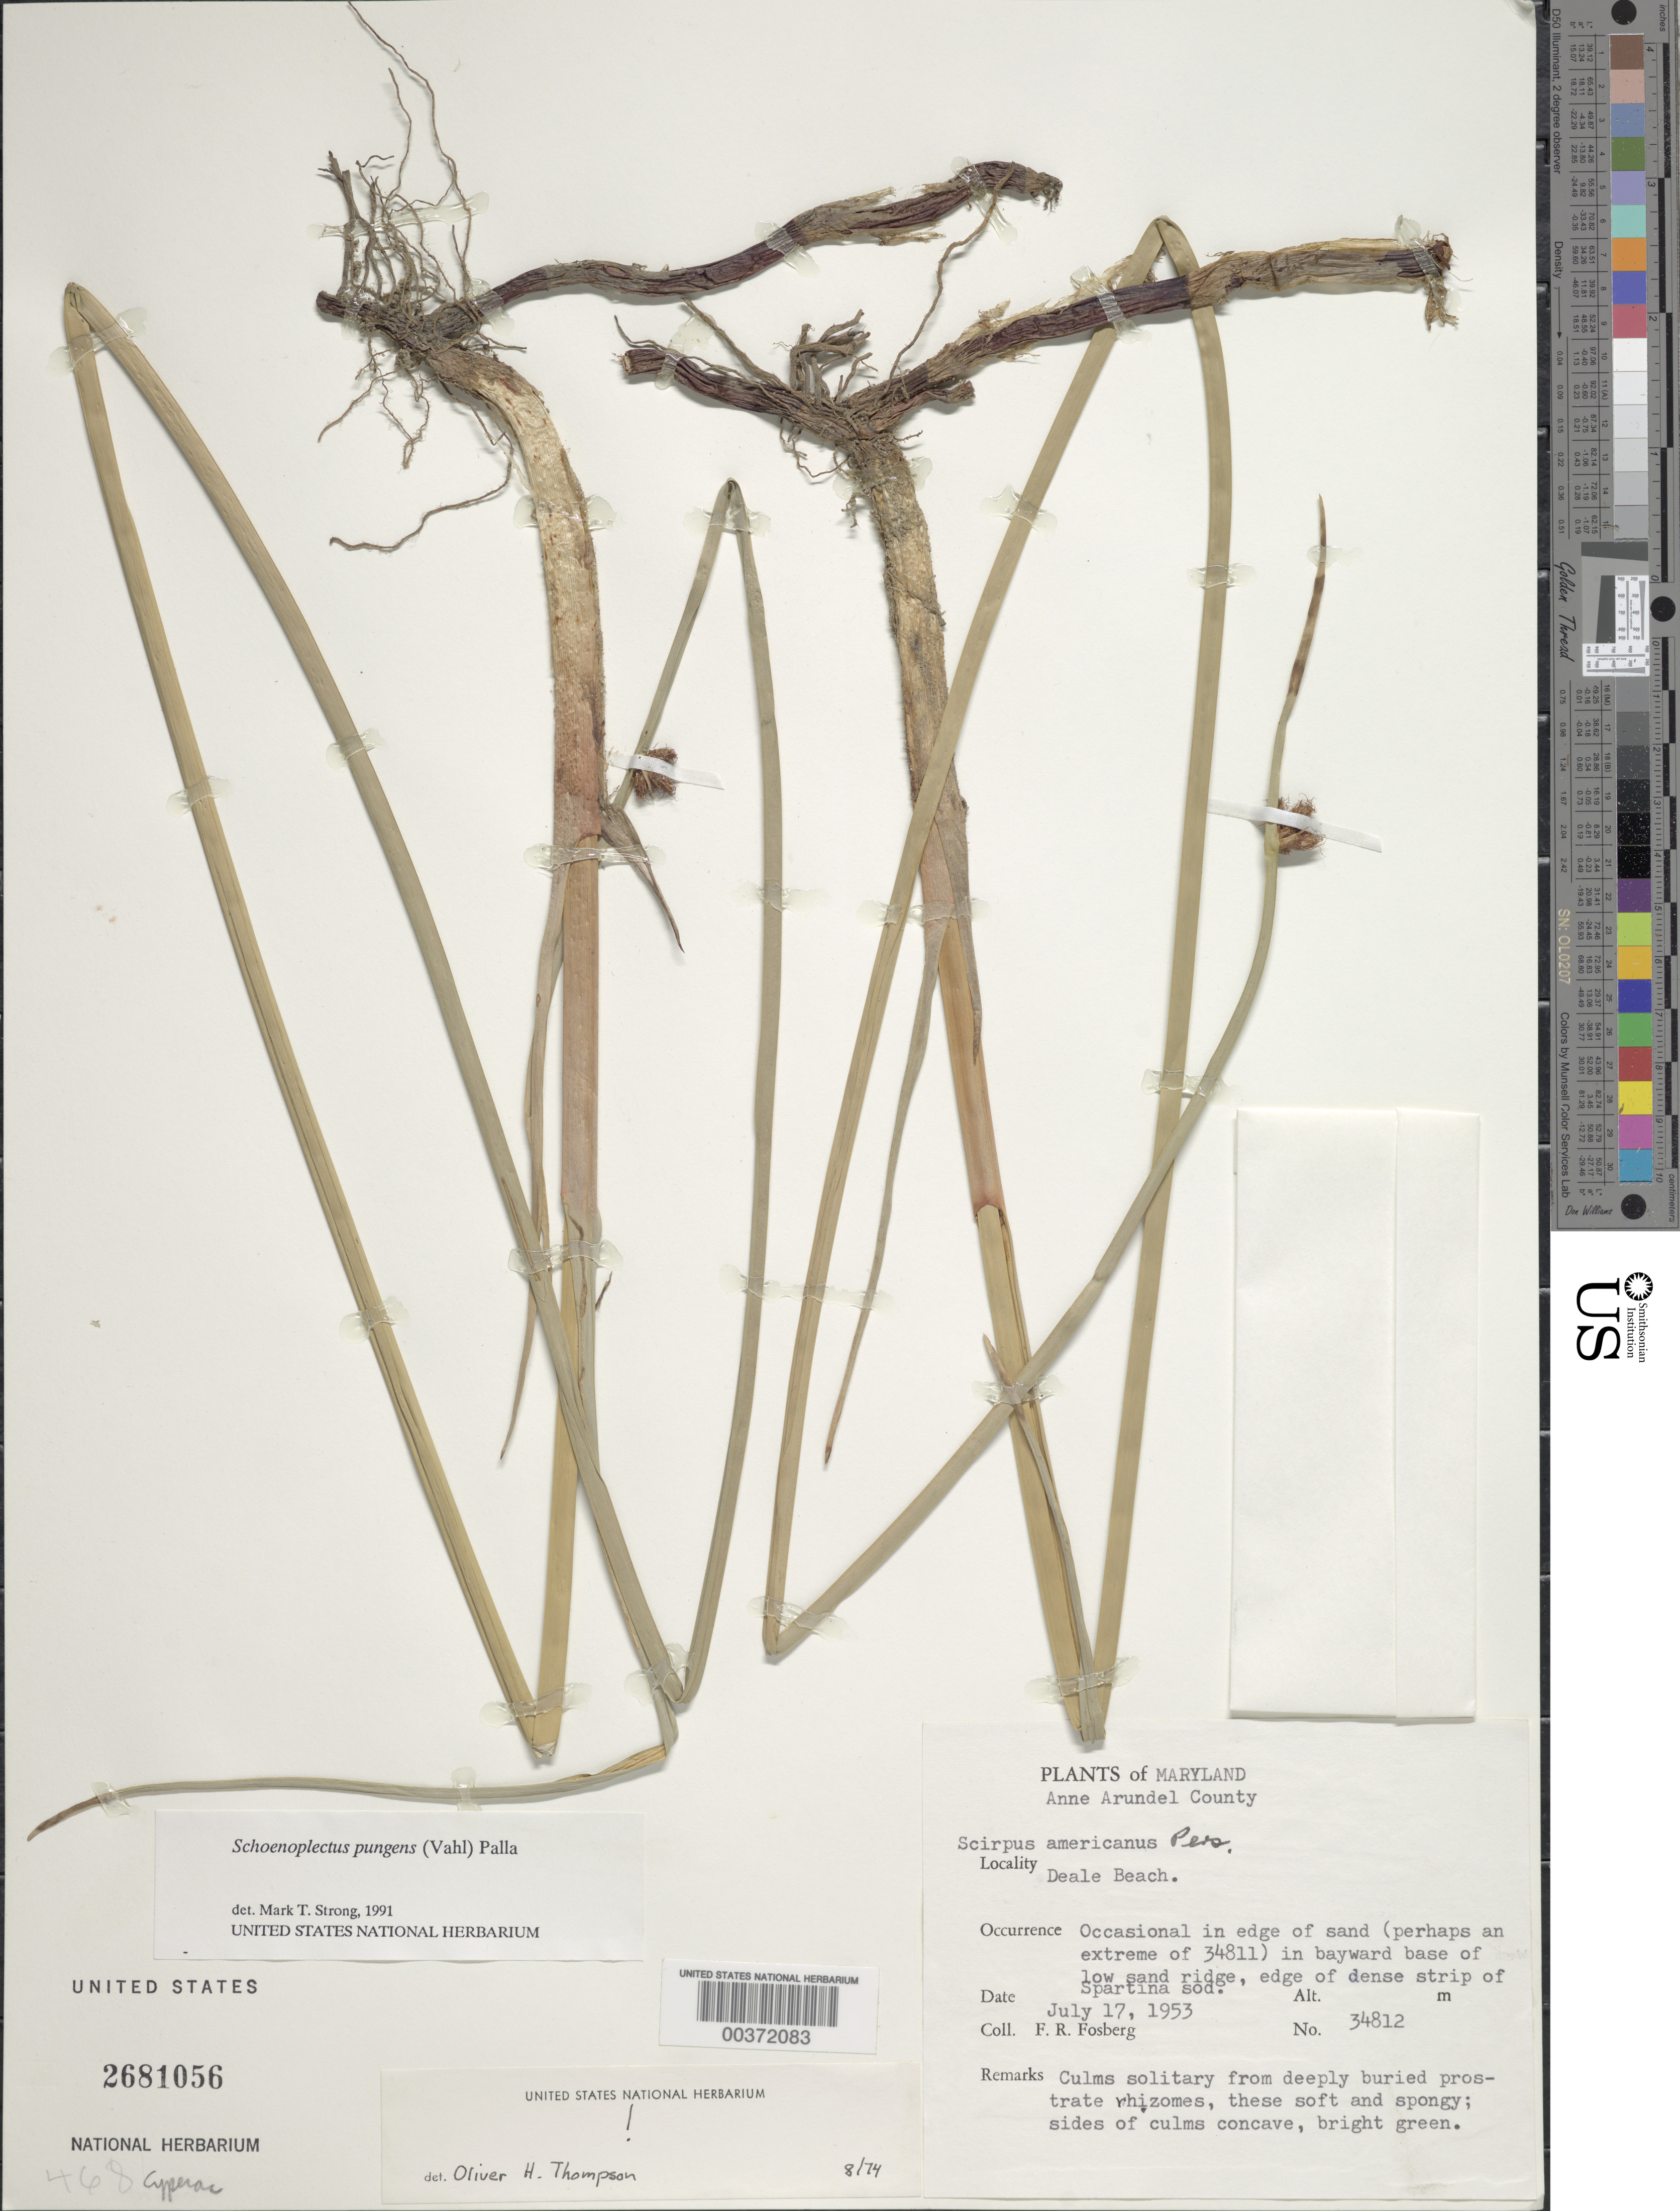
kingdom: Plantae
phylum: Tracheophyta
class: Liliopsida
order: Poales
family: Cyperaceae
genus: Schoenoplectus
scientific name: Schoenoplectus americanus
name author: (Pers.) Volkart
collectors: F. R. Fosberg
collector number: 34812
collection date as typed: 17 Jul 1953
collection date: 1953-07-17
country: United States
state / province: Maryland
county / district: Anne Arundel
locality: Deale Beach, Chesapeake Bay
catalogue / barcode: US 2681056